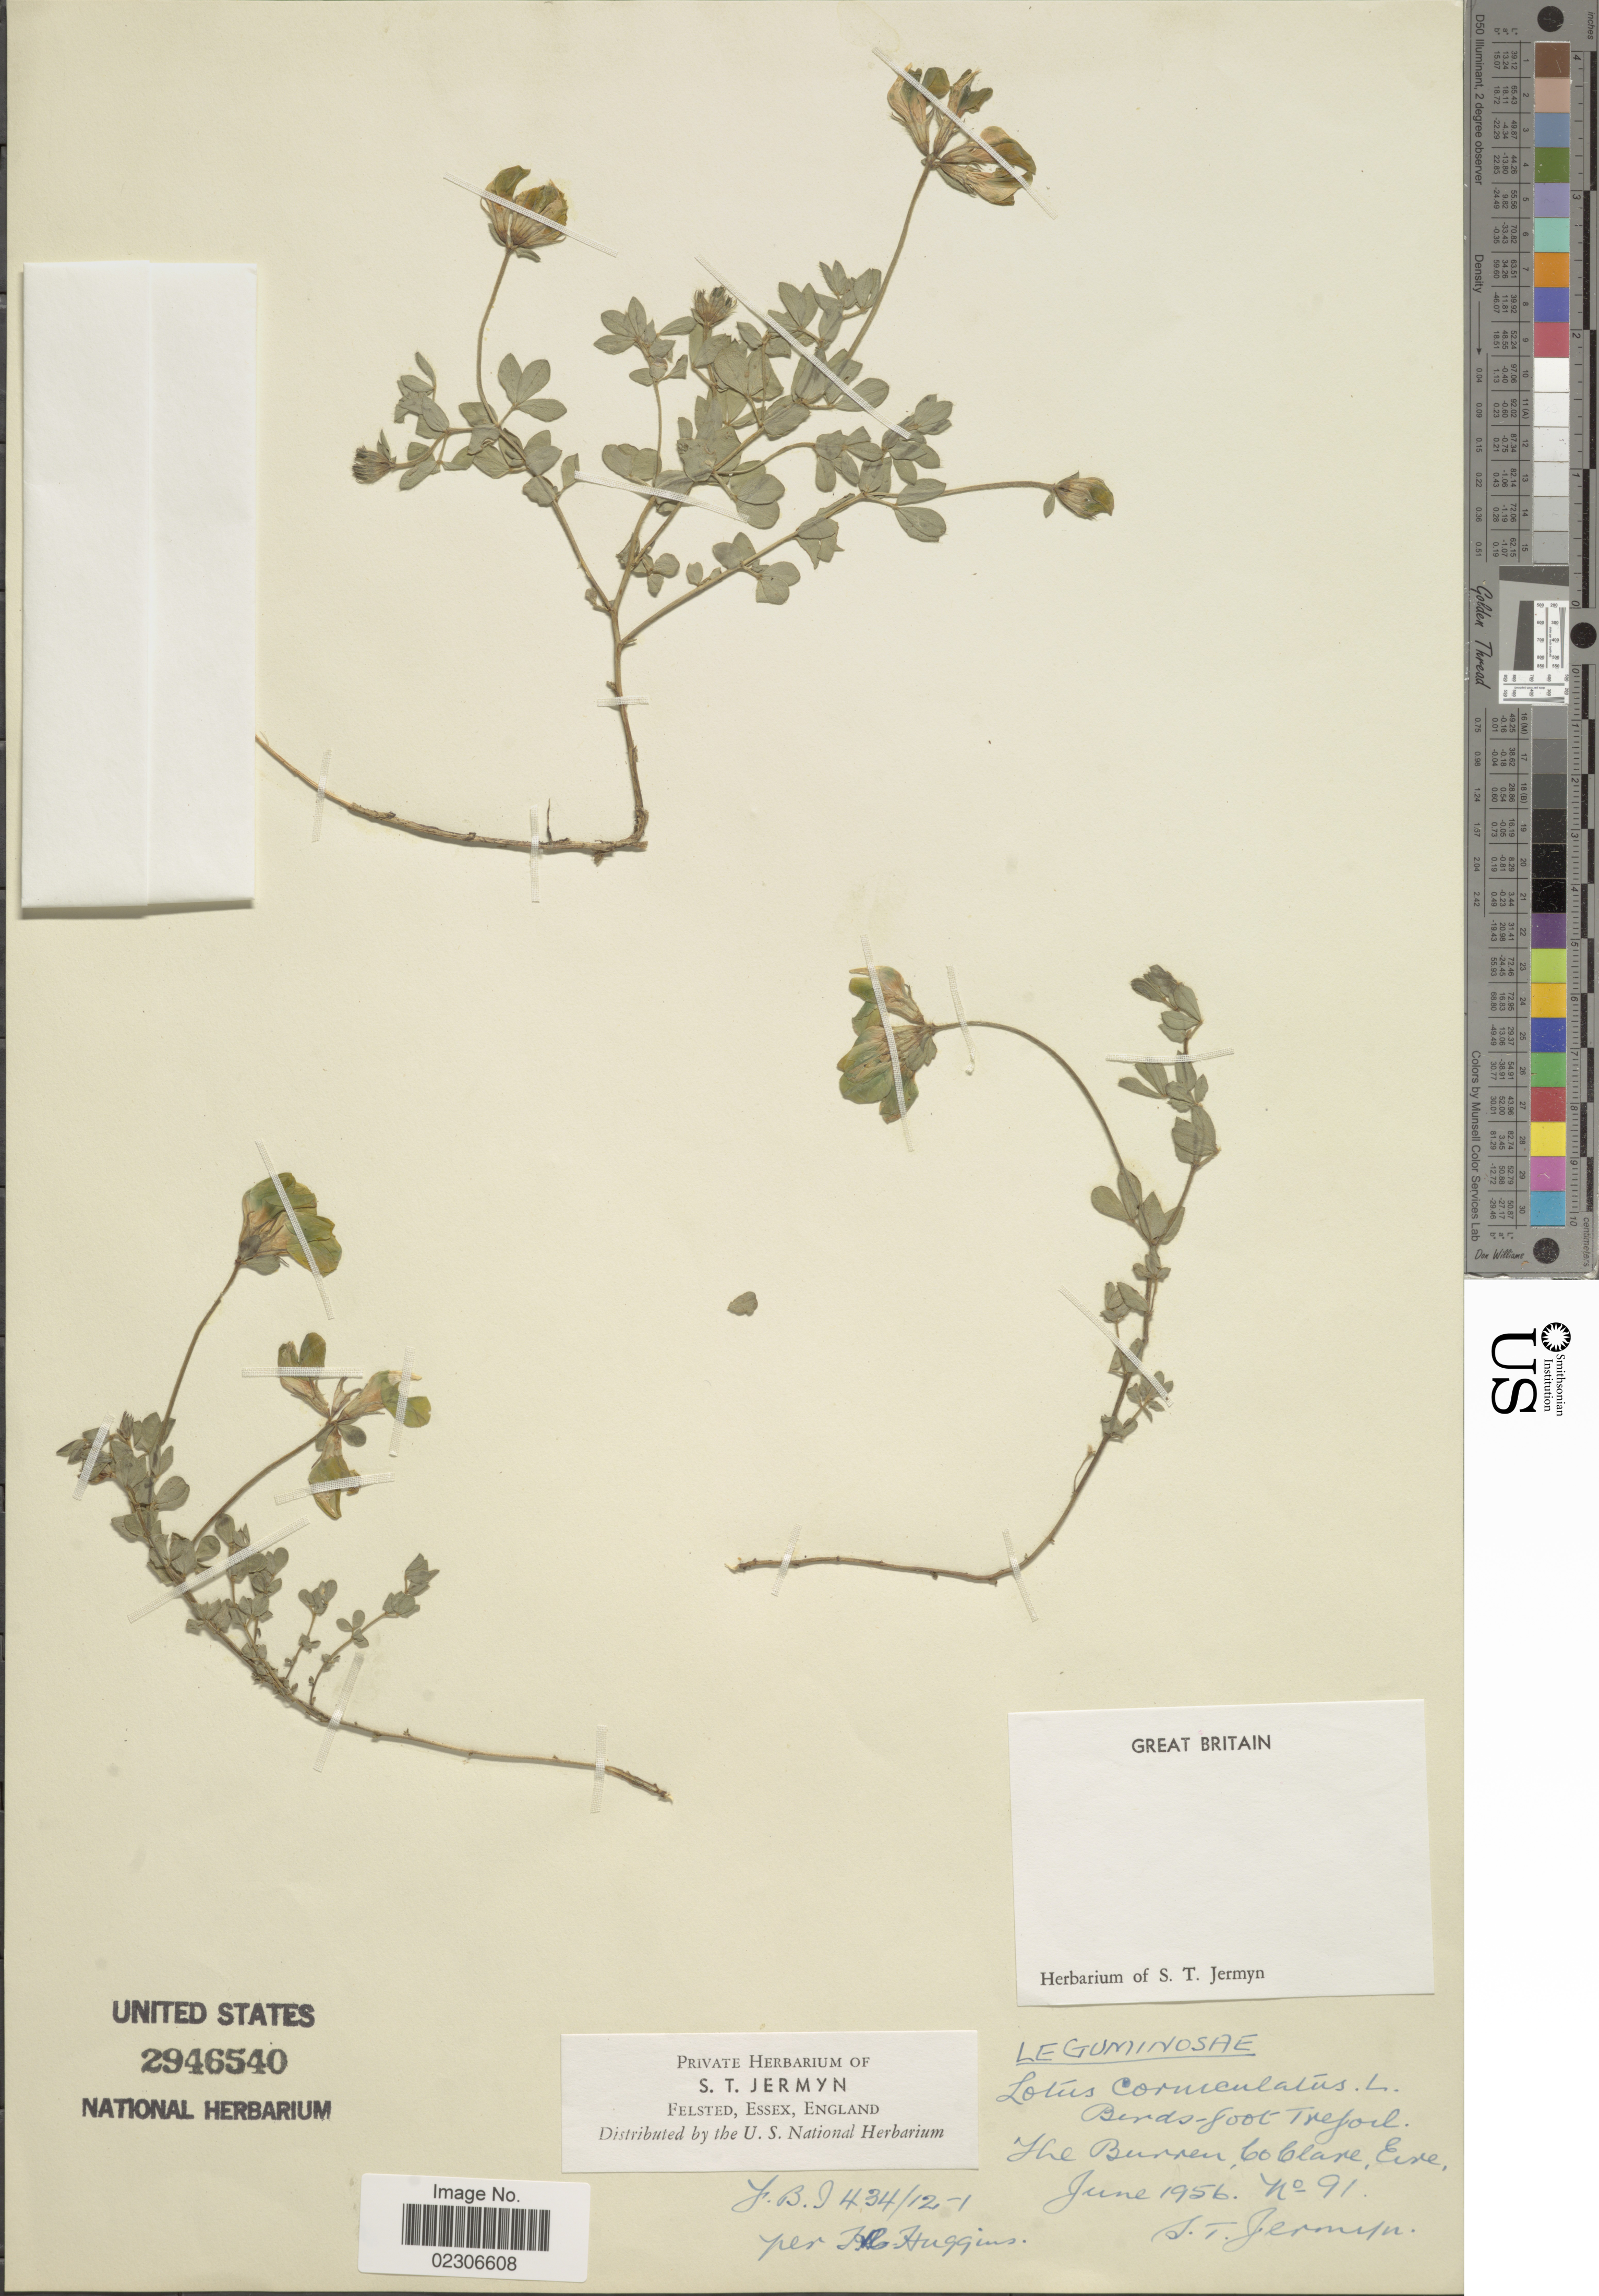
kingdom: Plantae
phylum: Tracheophyta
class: Magnoliopsida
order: Fabales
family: Fabaceae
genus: Lotus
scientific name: Lotus corniculatus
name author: L.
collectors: S. Jermyn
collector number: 91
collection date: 1956-06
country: United Kingdom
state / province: Northern Ireland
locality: Great Britain. The Burren, Co. Clare, Eire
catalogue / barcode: US 2946540